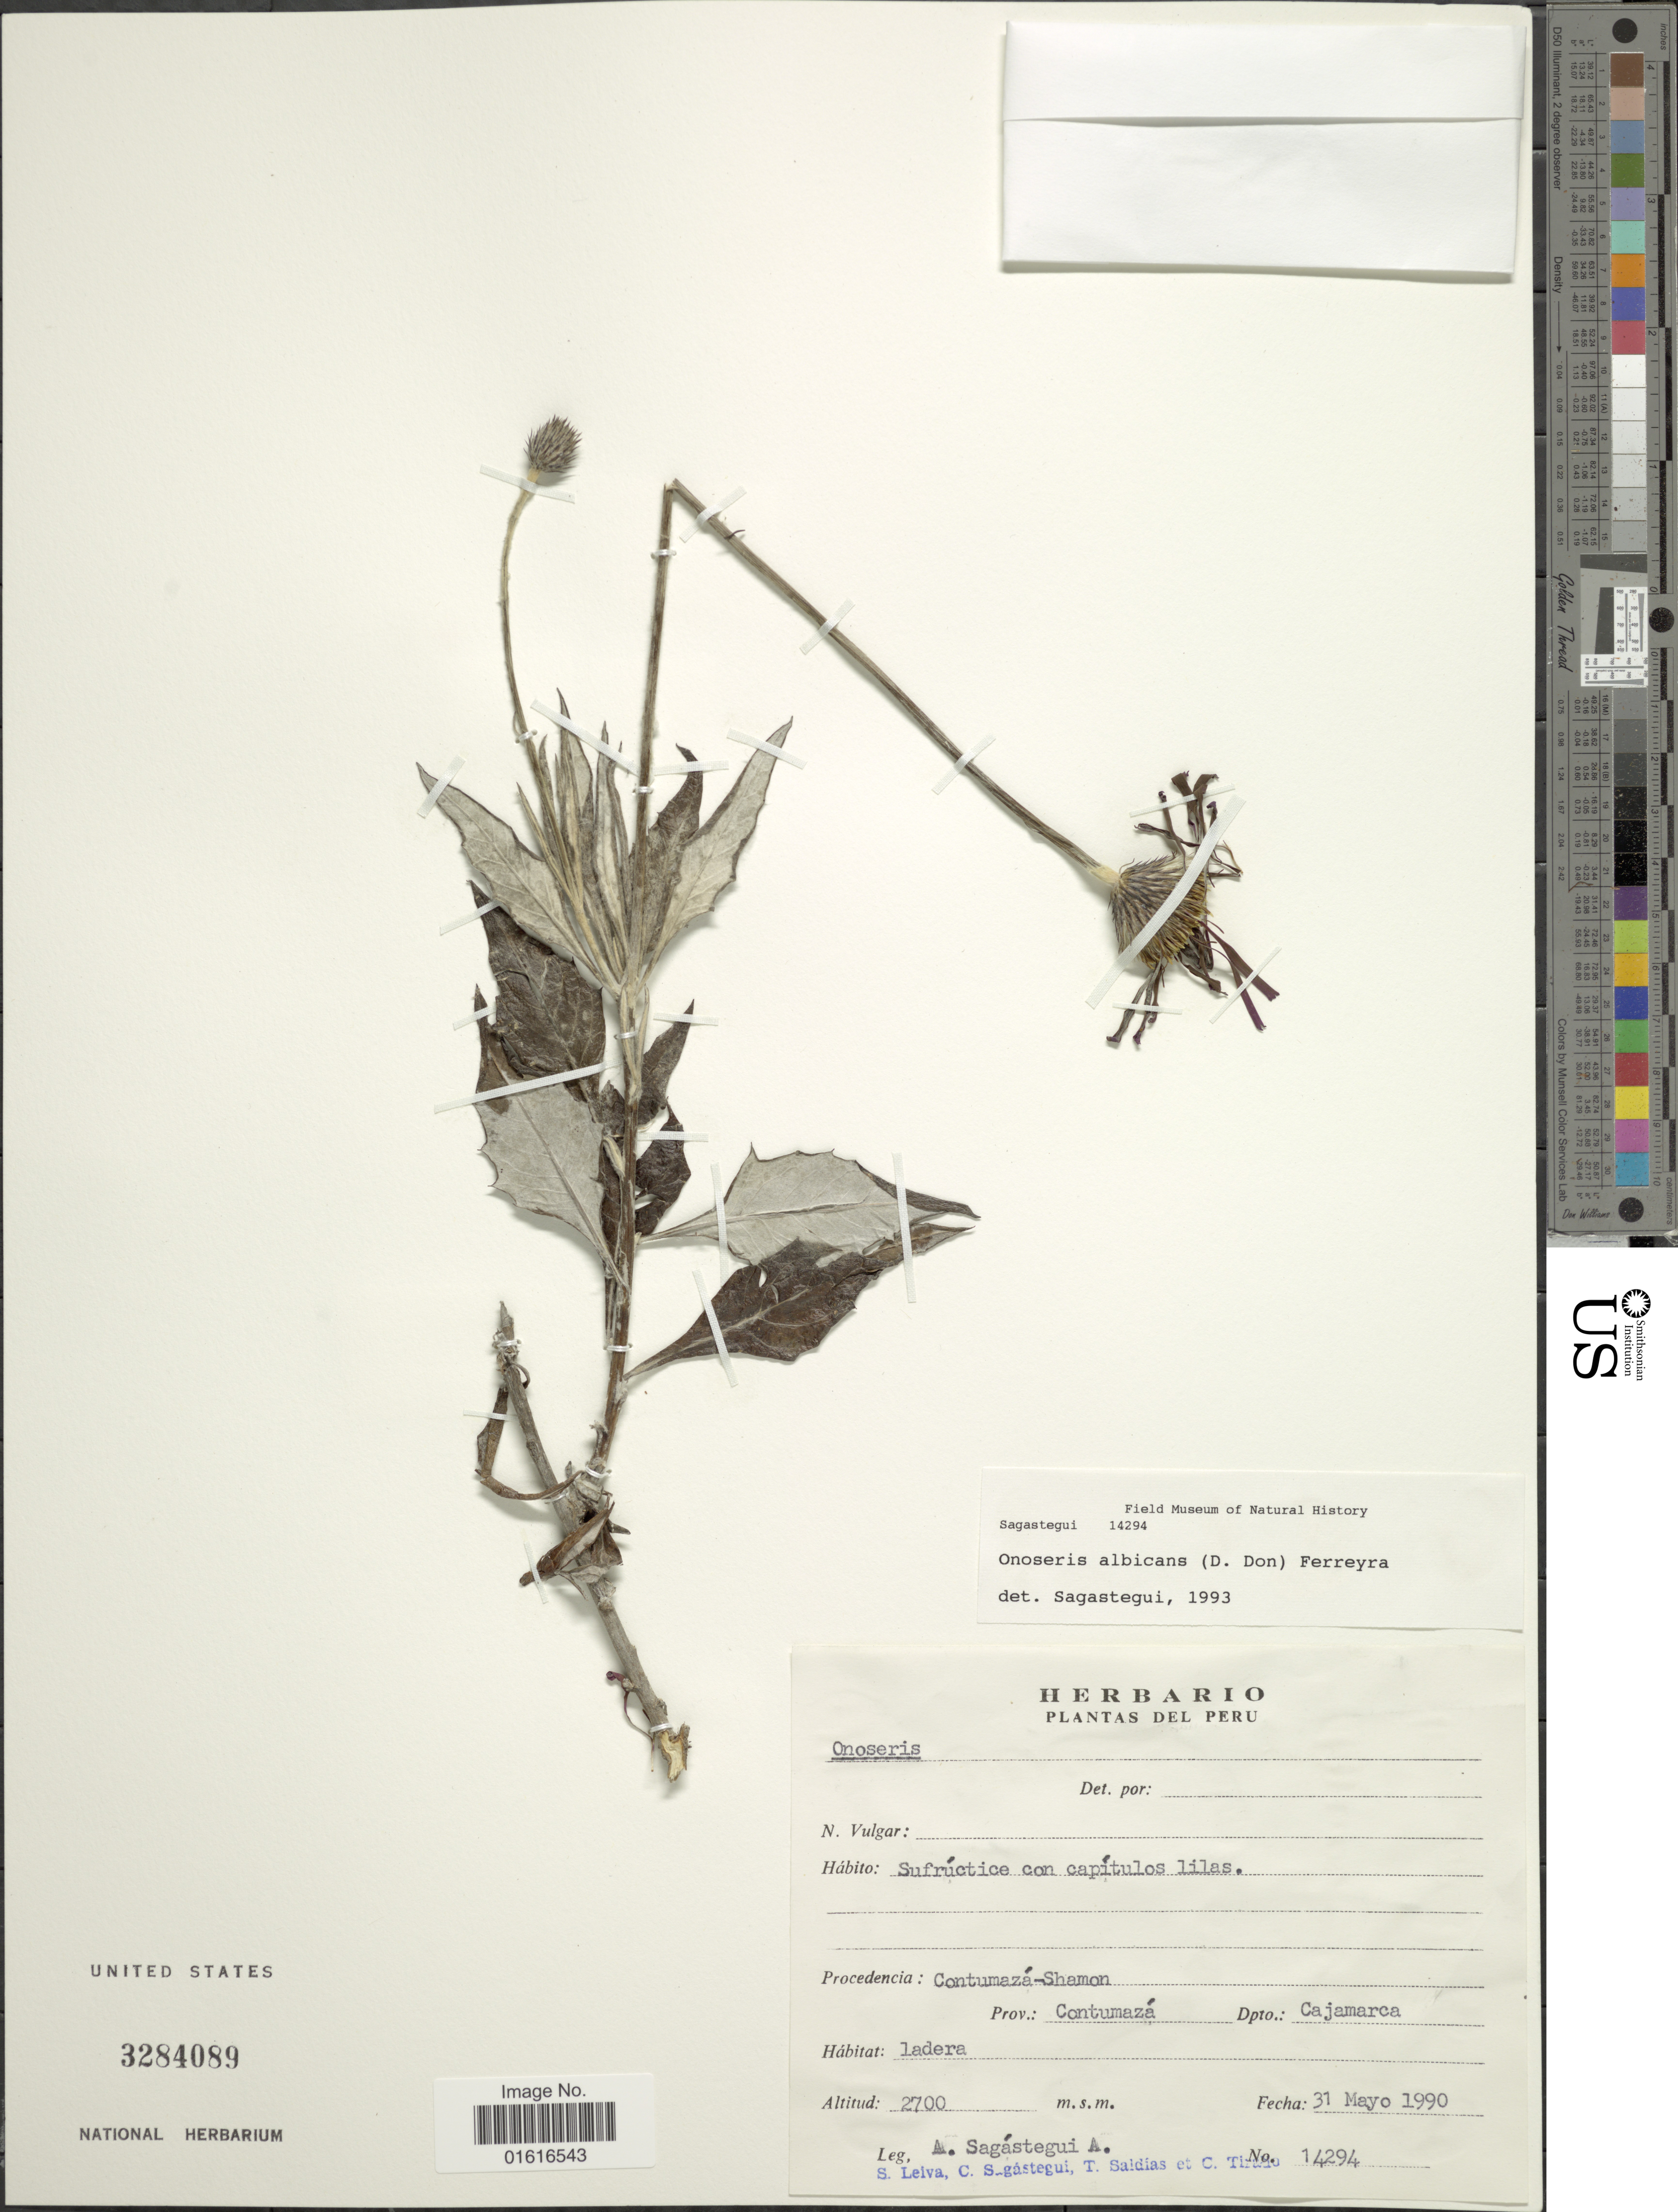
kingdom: Plantae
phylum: Tracheophyta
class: Magnoliopsida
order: Asterales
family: Asteraceae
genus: Onoseris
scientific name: Onoseris albicans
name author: (D. Don) Ferreyra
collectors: A. Sagástegui A., S. Leiva, C. Sagástegui, T. Saldias & C. Tirado G.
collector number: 14294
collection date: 1990-05-31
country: Peru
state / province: Cajamarca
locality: Procedencia: Costumaza-Shamon, Prov. Contumaza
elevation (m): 2700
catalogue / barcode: US 3284089